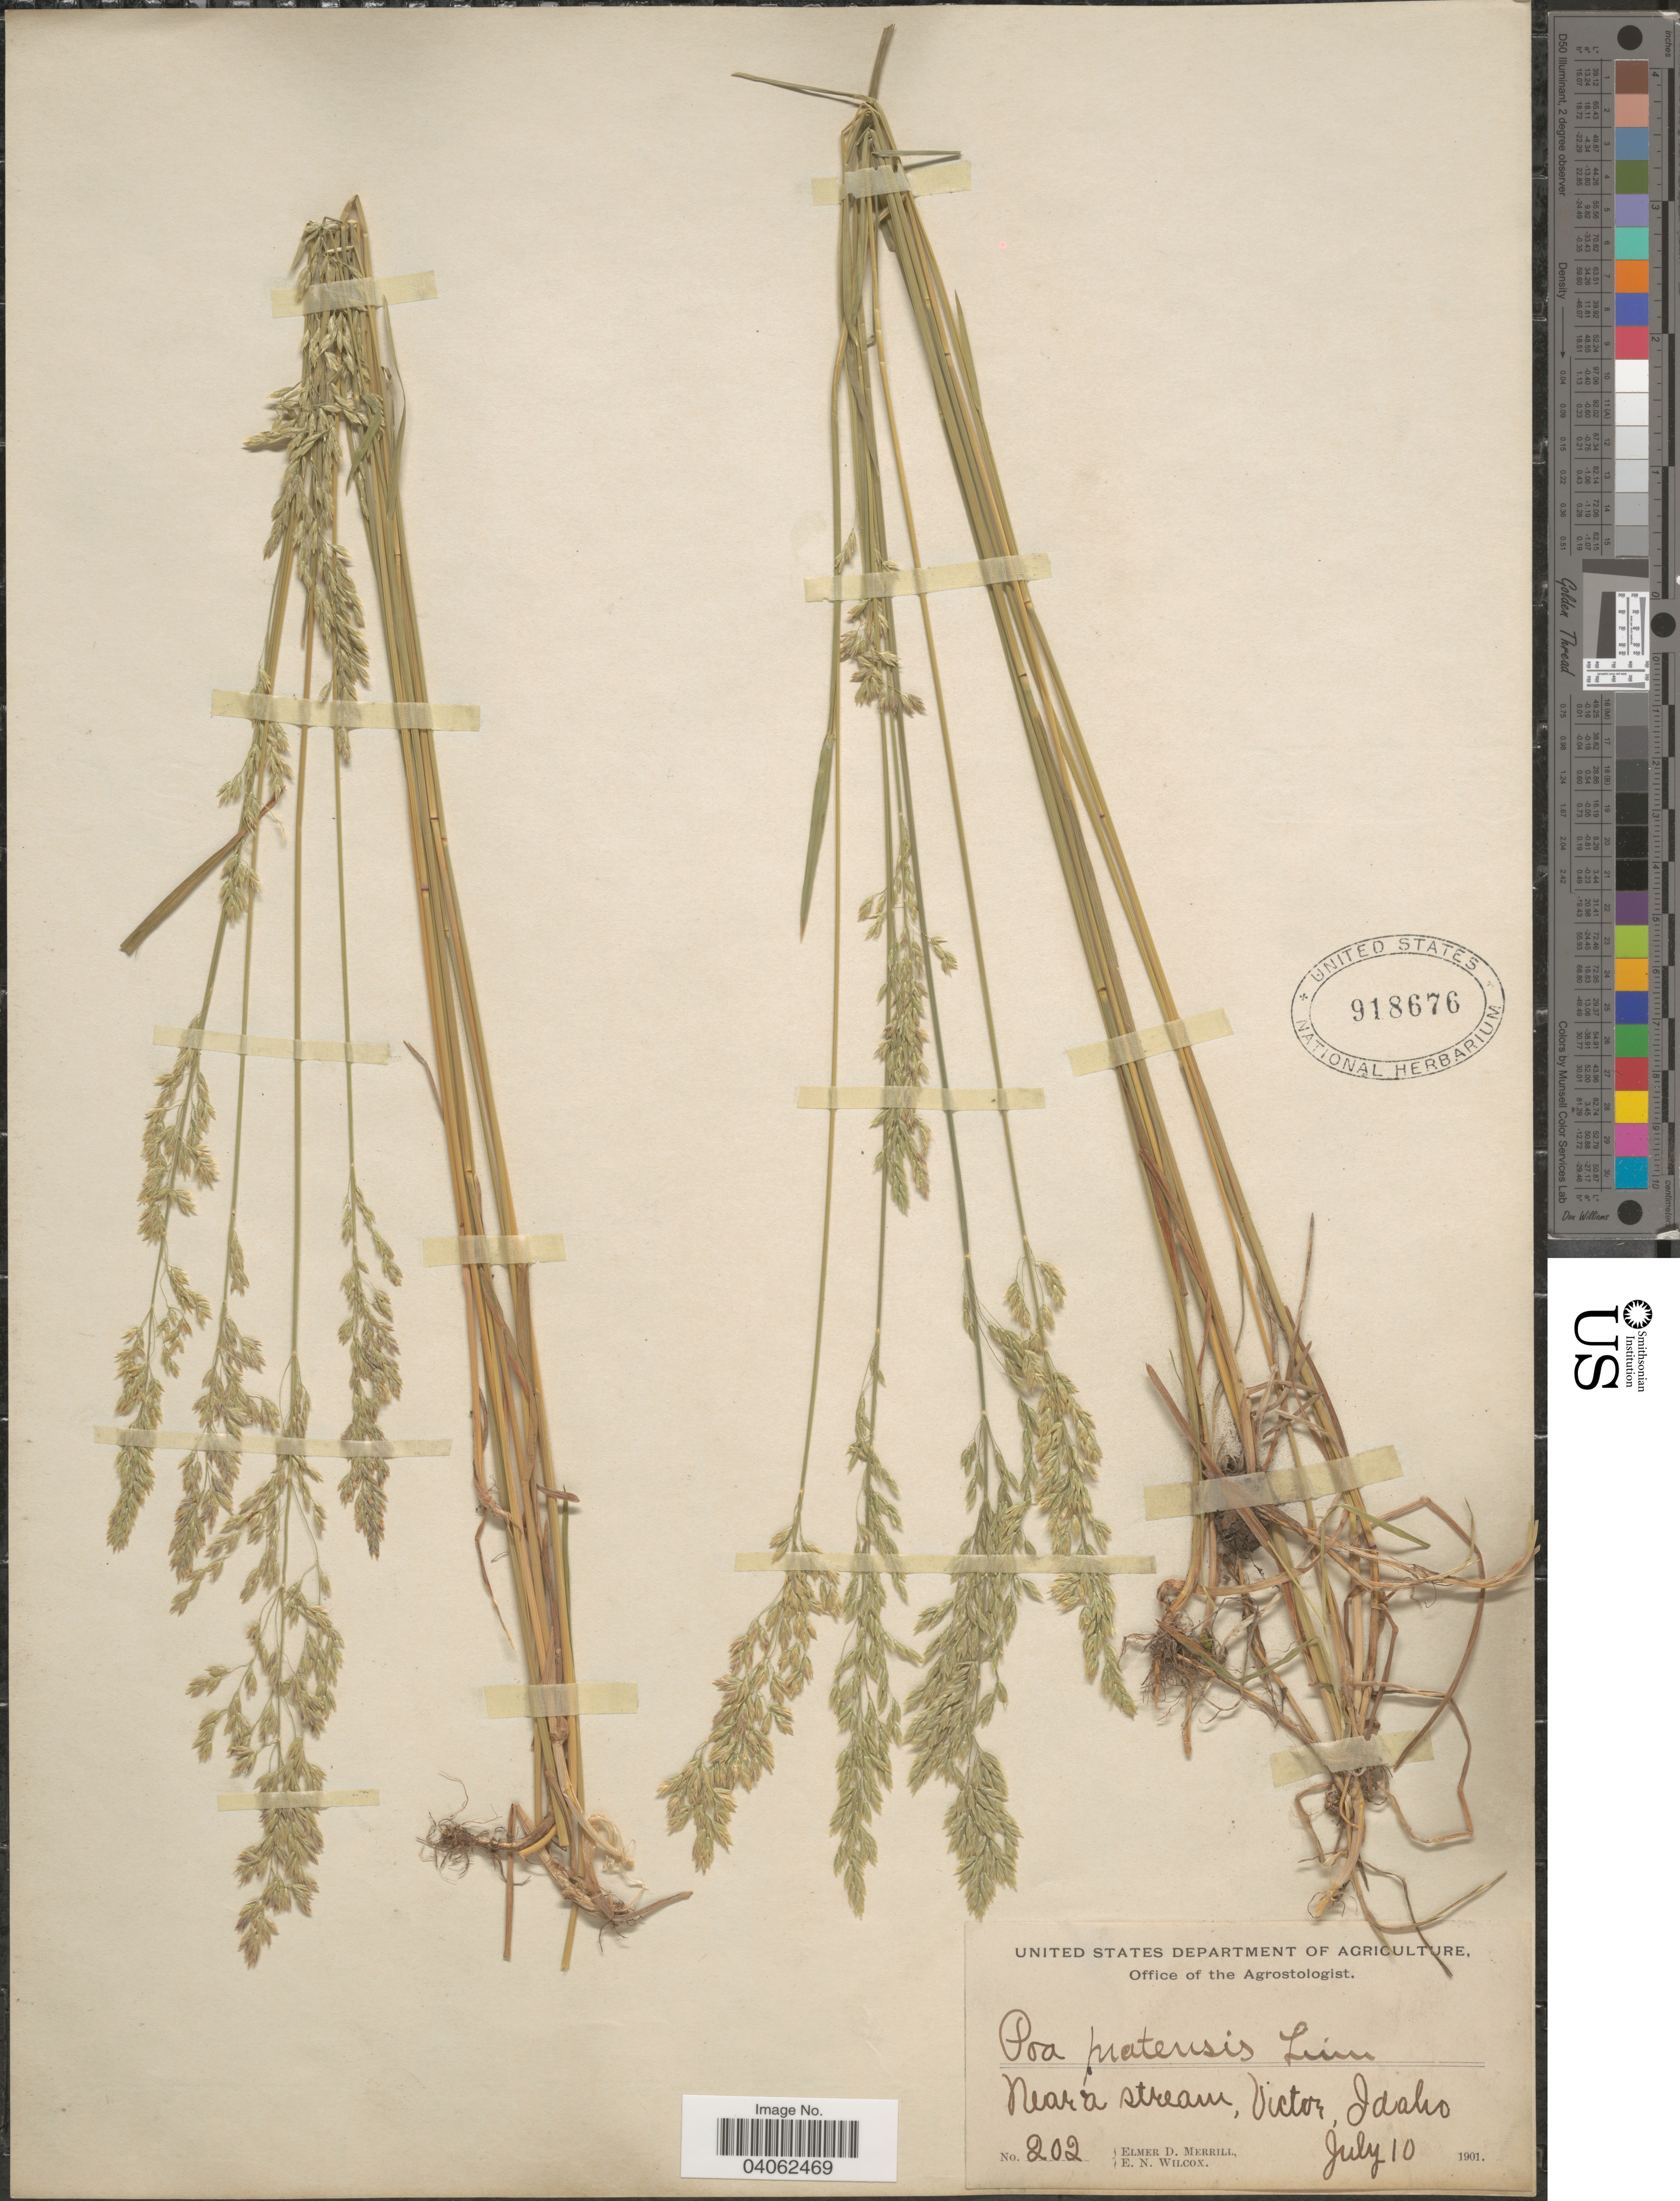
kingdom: Plantae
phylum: Tracheophyta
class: Liliopsida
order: Poales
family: Poaceae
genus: Poa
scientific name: Poa pratensis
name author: L.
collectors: E. D. Merrill & E. Wilcox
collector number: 202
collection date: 1901-07-10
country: United States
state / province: Idaho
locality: Near a stream, Victor.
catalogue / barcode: US 918676